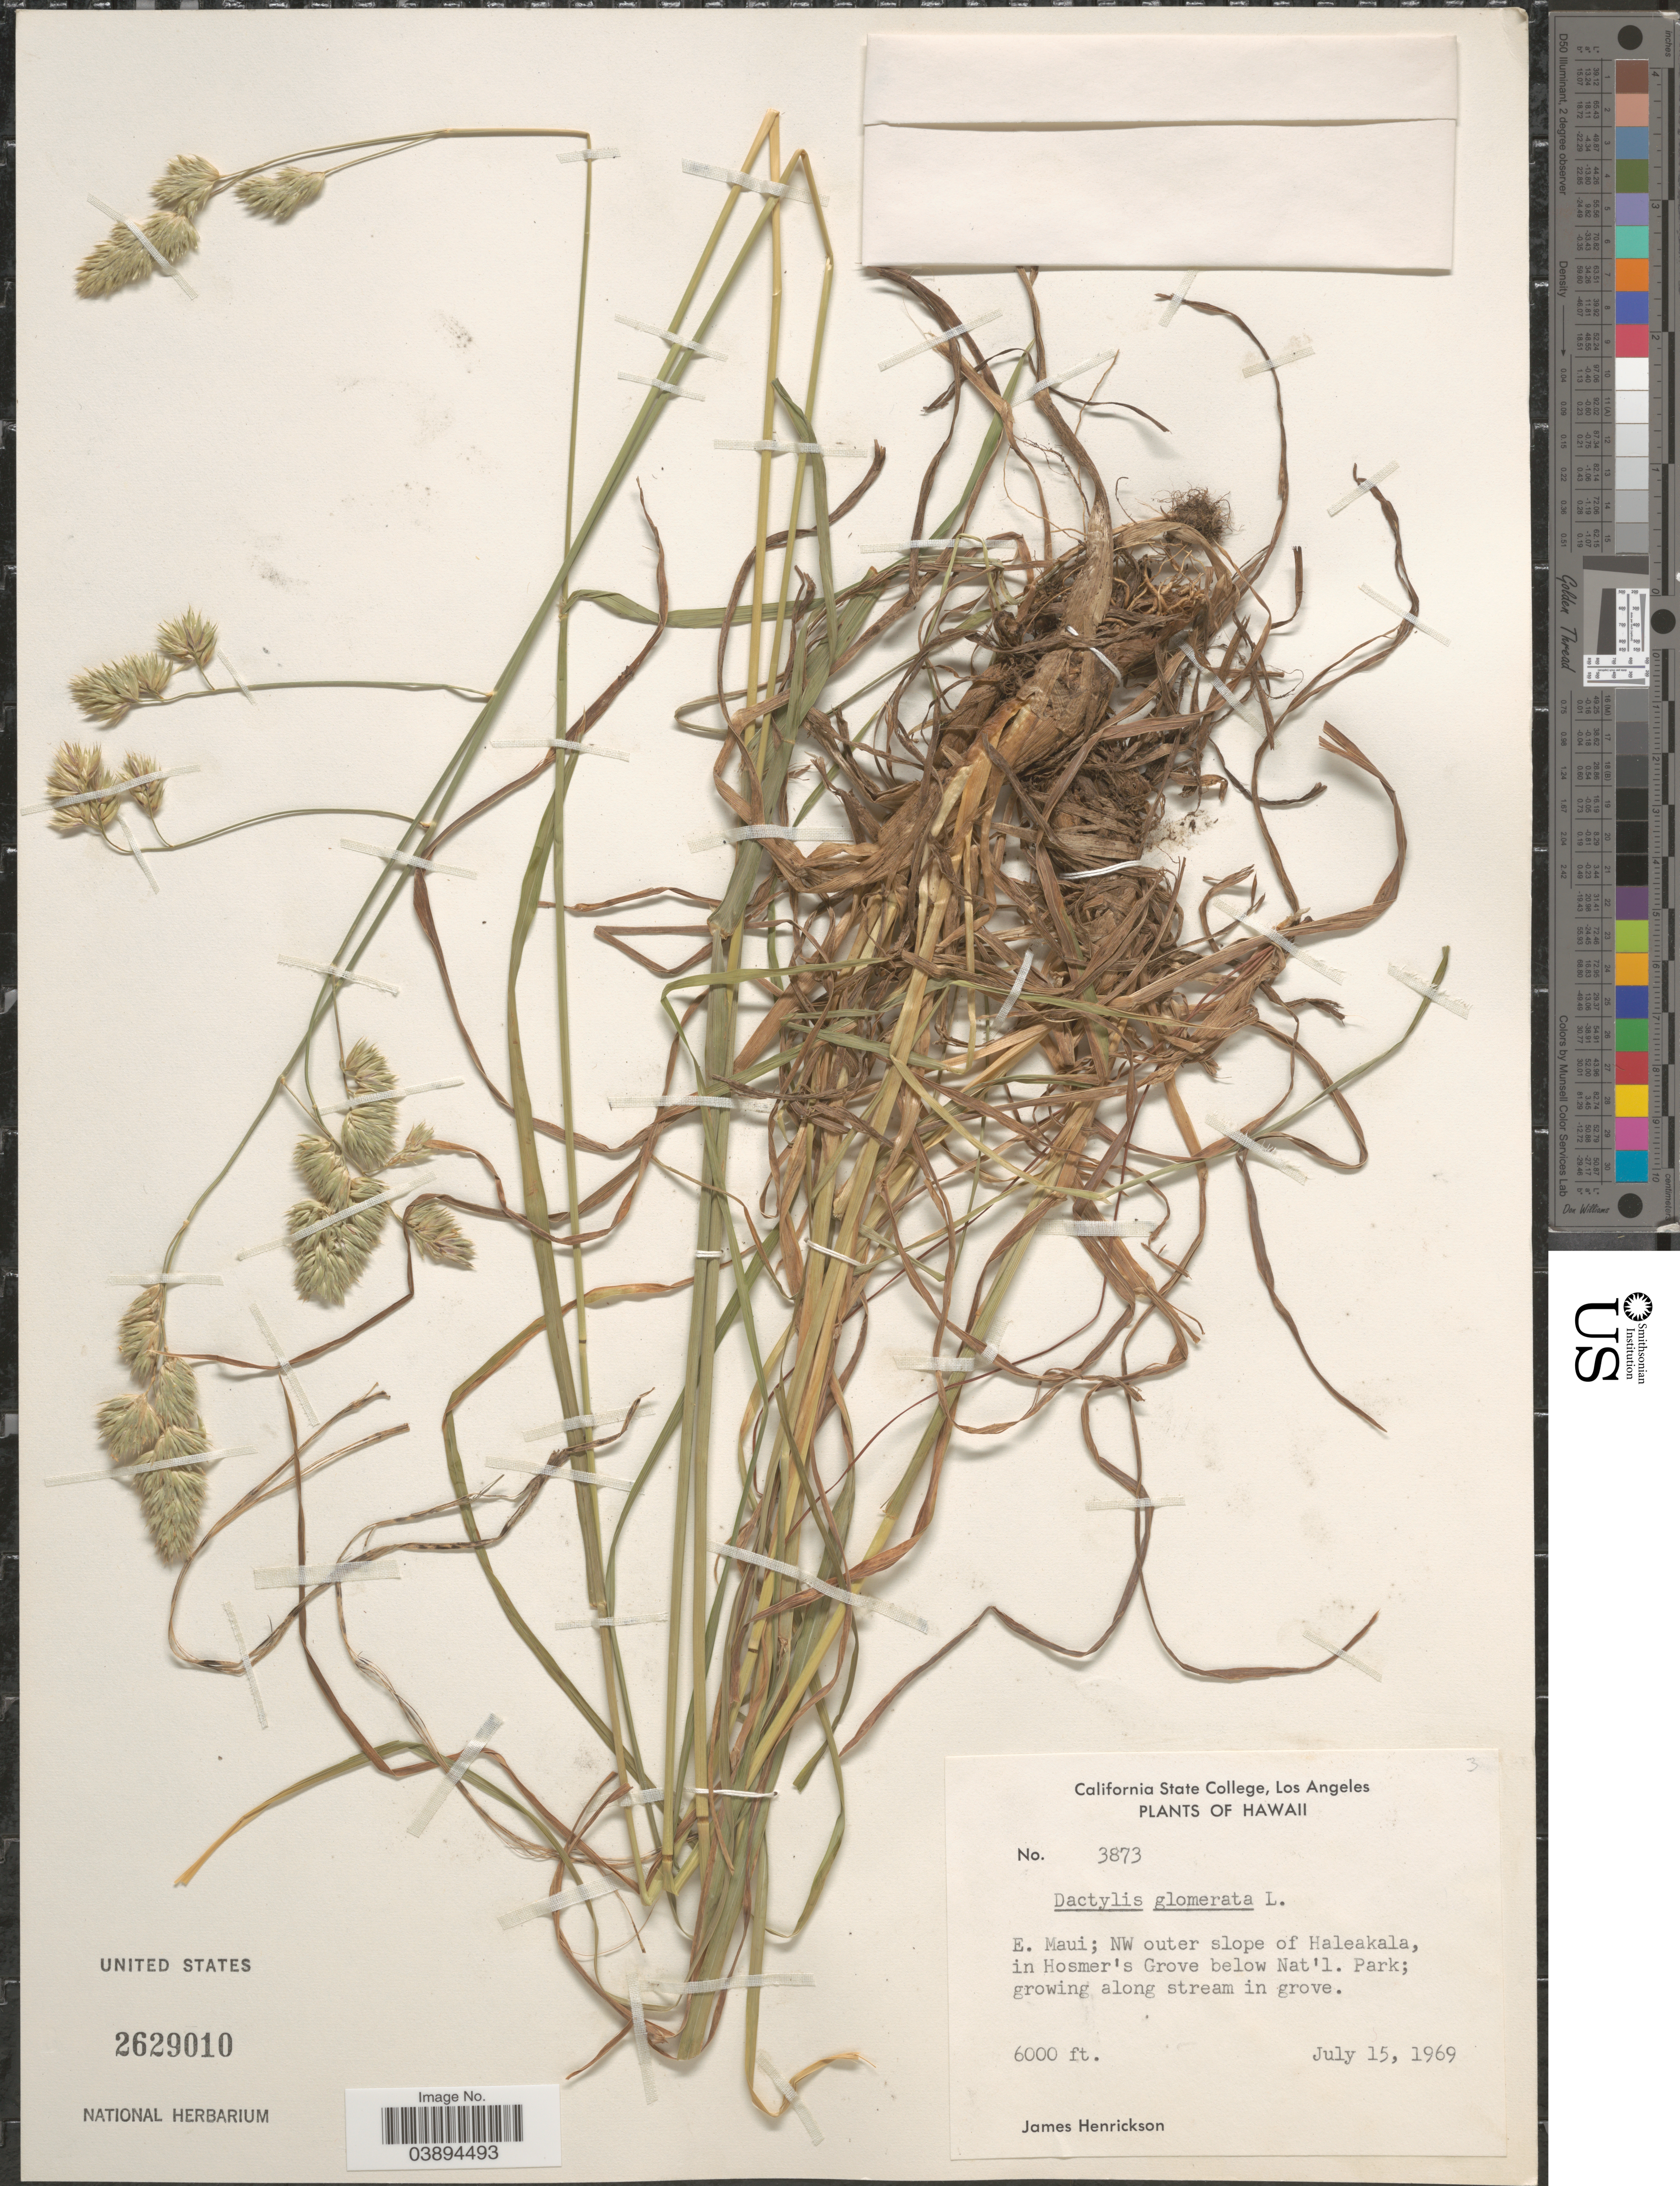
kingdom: Plantae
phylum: Tracheophyta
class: Liliopsida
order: Poales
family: Poaceae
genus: Dactylis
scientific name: Dactylis glomerata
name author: L.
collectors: J. S. Henrickson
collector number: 3873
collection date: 1969-07-15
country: United States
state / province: Hawaii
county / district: Maui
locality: E. Maui; NW outer slope of Haleakala, in Hosmer's Grove below Nat'l. Park; along stream in grove.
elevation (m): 1829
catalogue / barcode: US 2629010